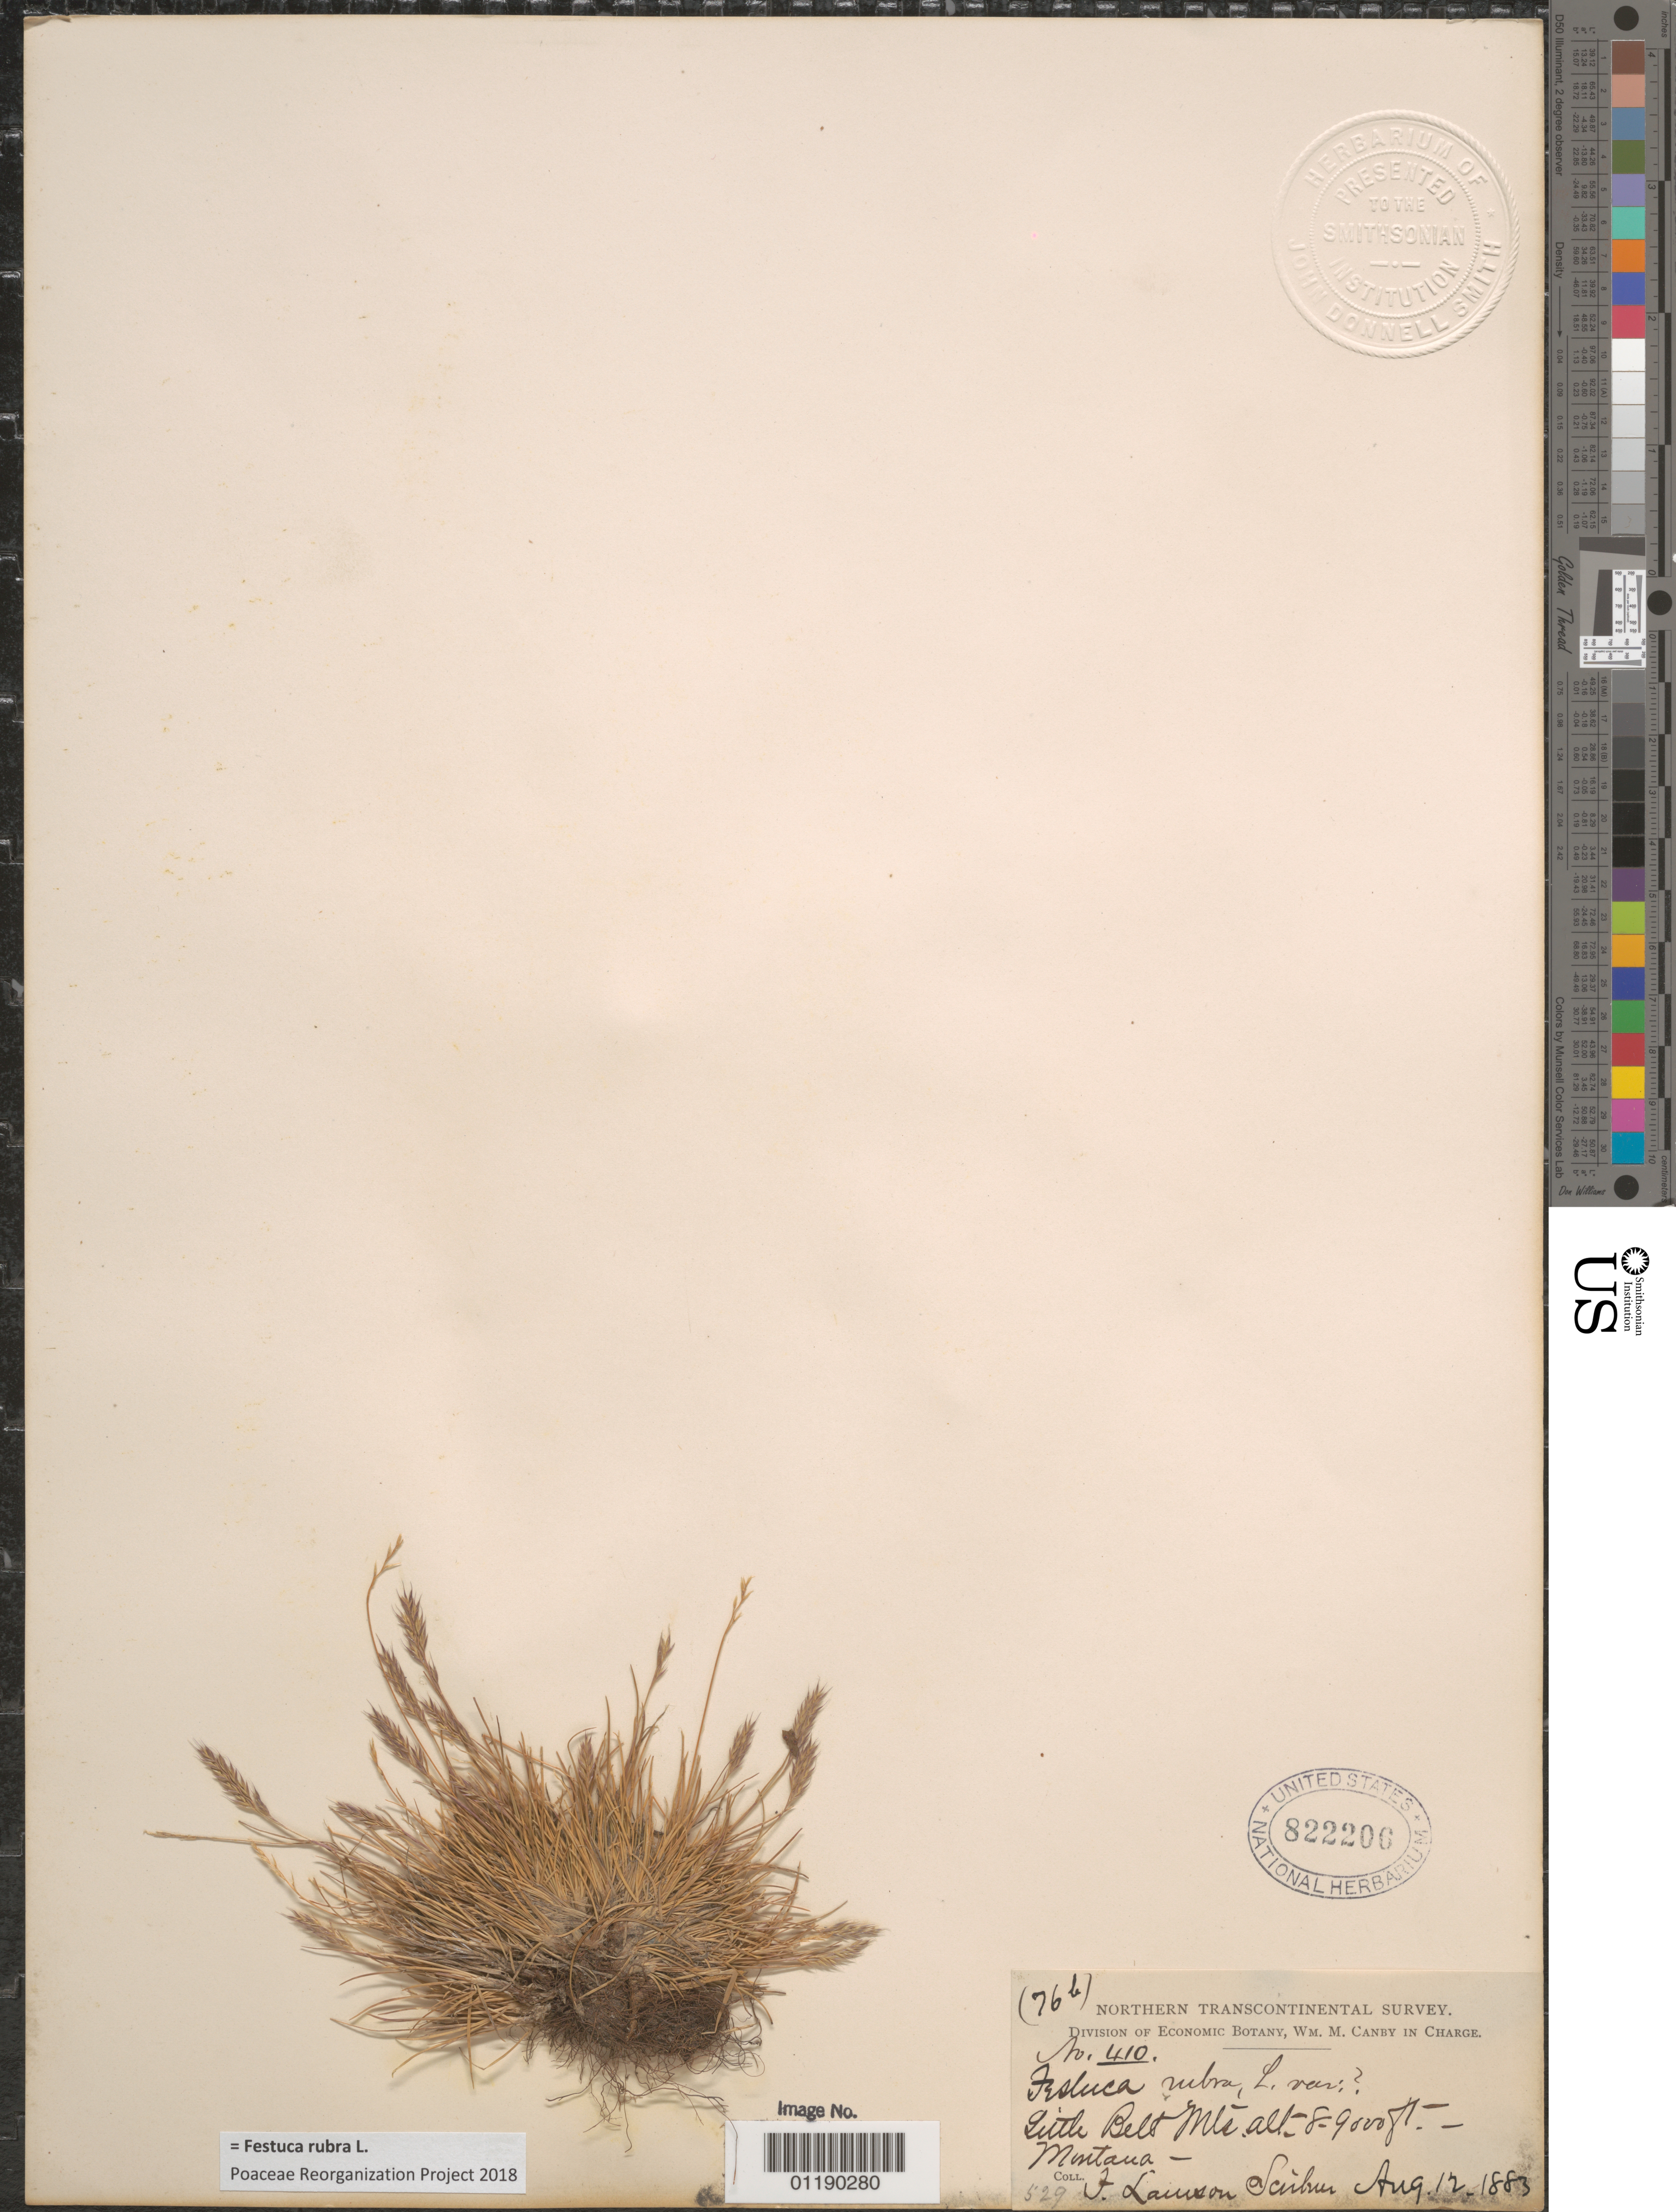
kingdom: Plantae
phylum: Tracheophyta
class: Liliopsida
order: Poales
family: Poaceae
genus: Festuca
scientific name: Festuca rubra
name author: L.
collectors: F. L. Scribner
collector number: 410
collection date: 1883-08-12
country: United States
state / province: Montana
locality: Little Belt Mts.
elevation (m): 2713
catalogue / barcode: US 822206